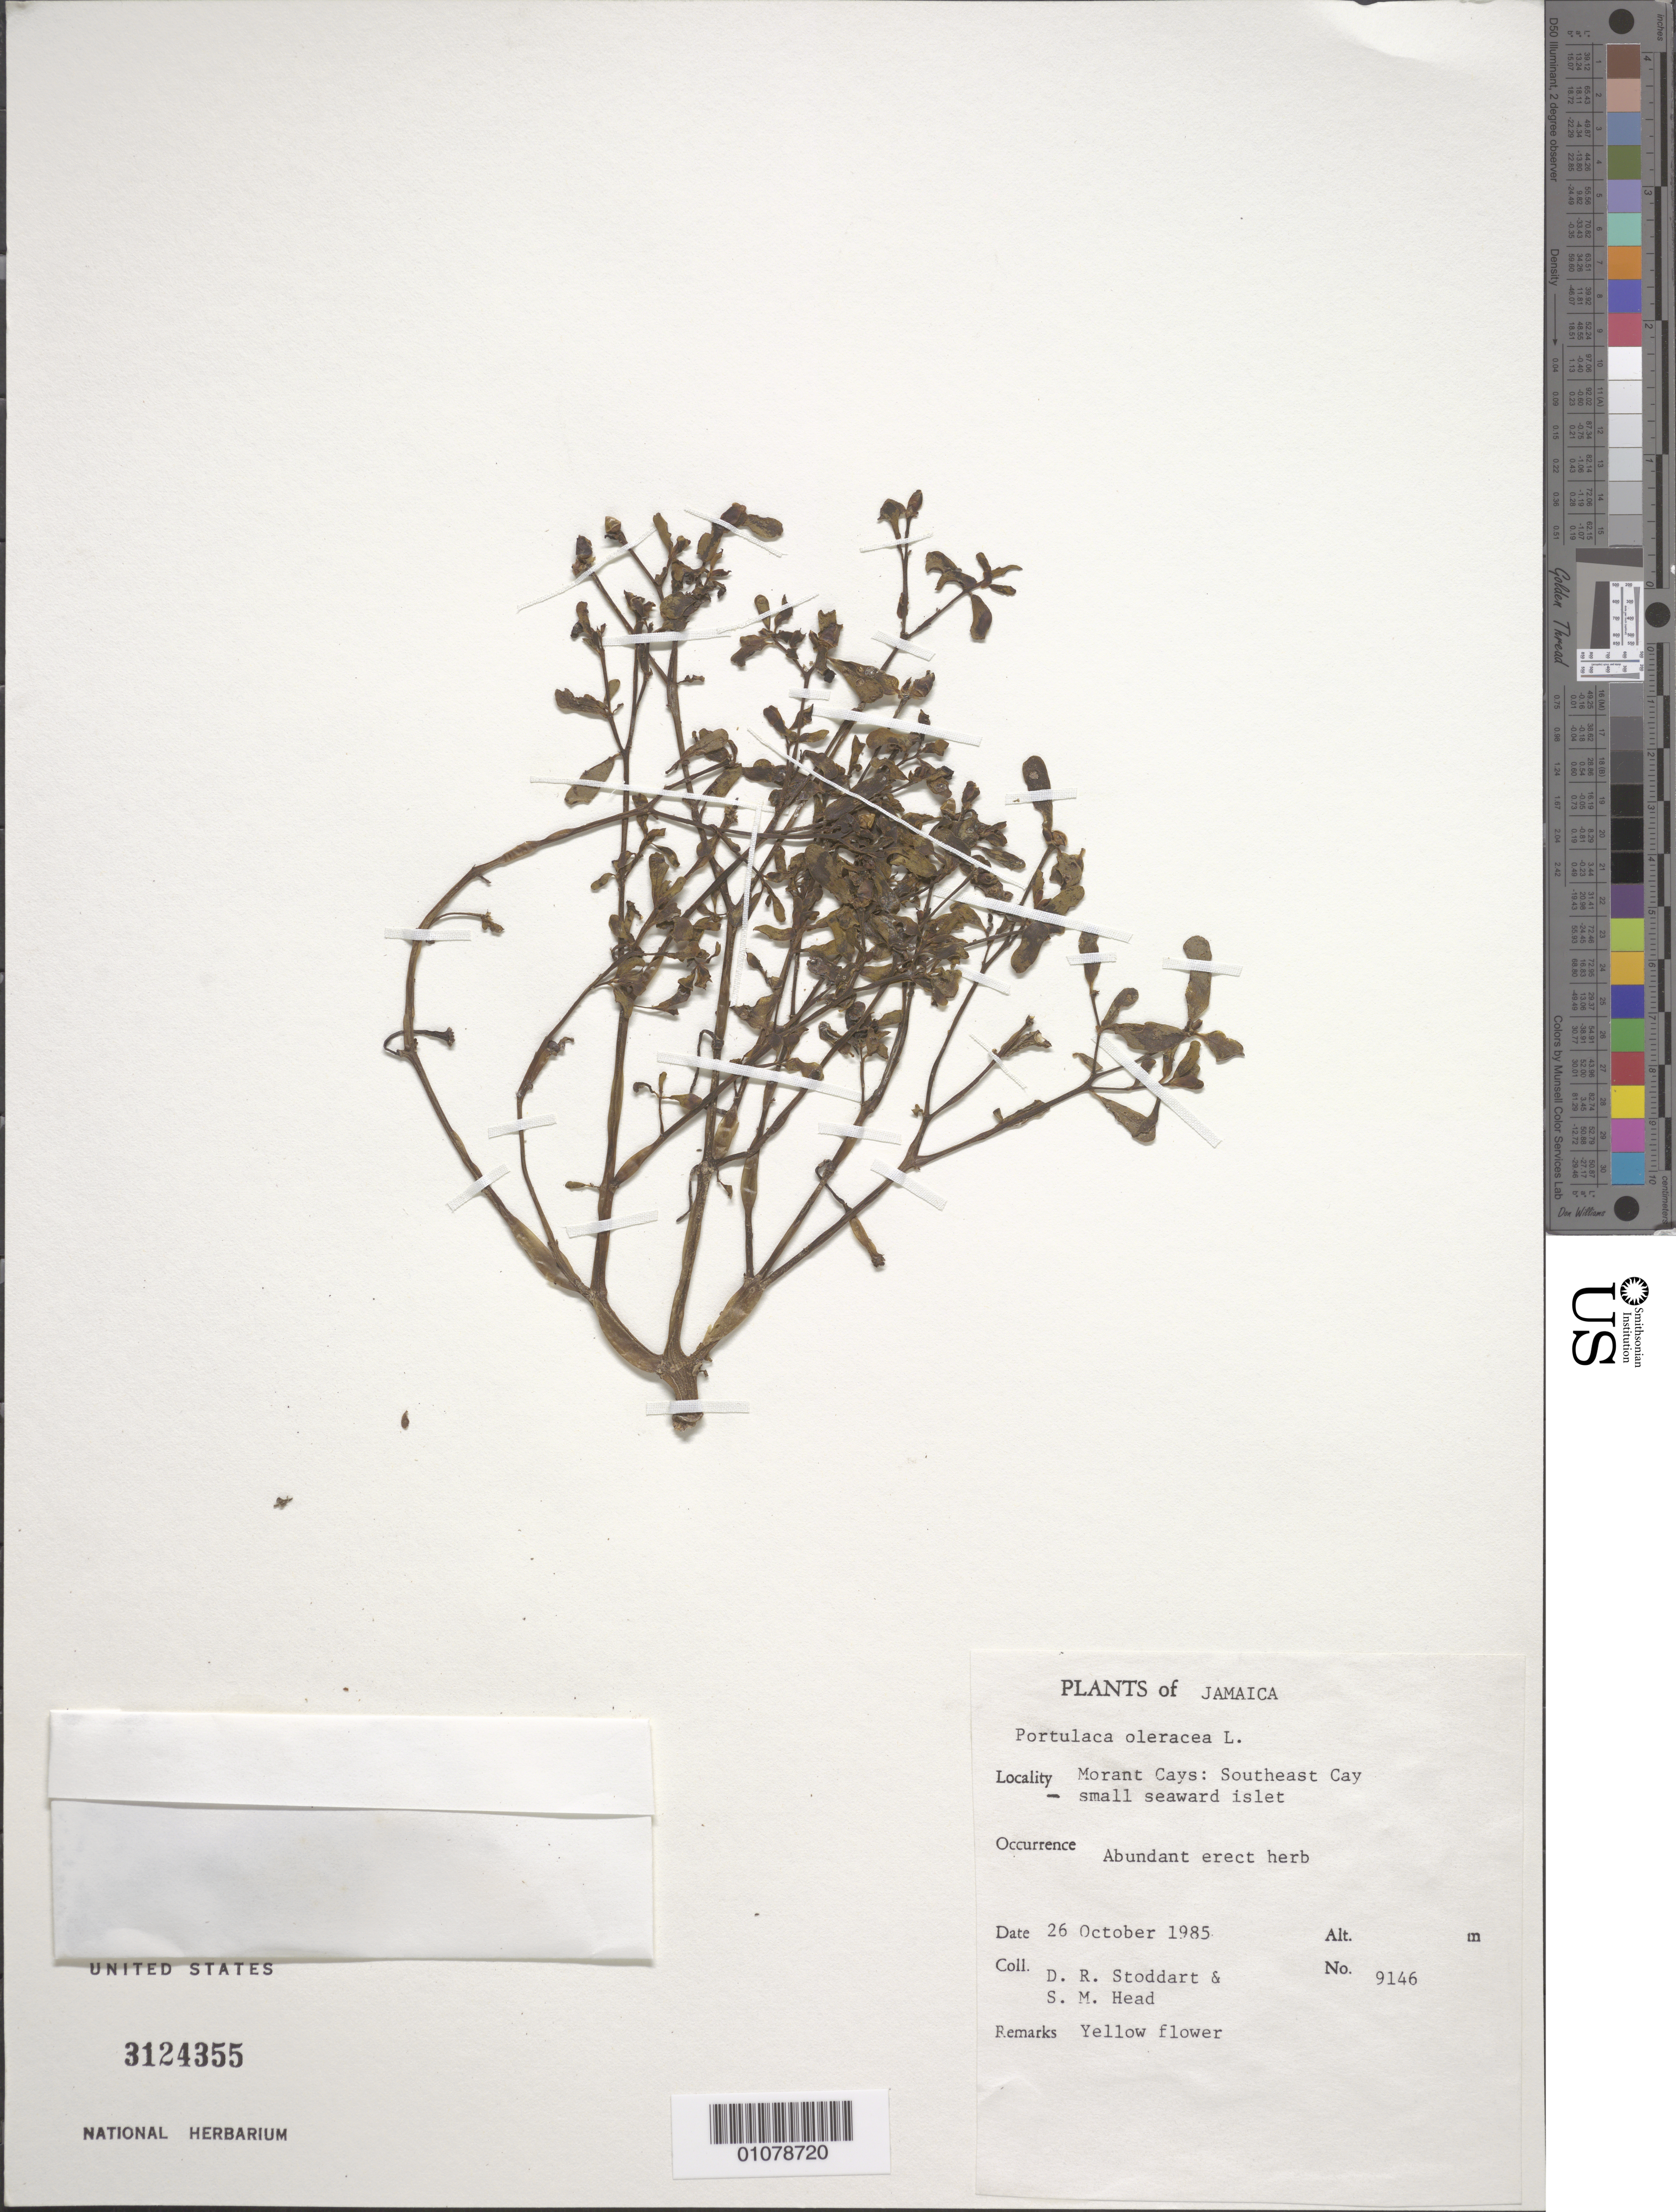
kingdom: Plantae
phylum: Tracheophyta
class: Magnoliopsida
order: Caryophyllales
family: Portulacaceae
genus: Portulaca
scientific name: Portulaca oleracea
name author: L.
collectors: D. R. Stoddart & S. Head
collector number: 9146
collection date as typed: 26 Oct 1985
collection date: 1985-10-26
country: Jamaica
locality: Morant Cays: Southeast Cay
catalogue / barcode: US 3124355